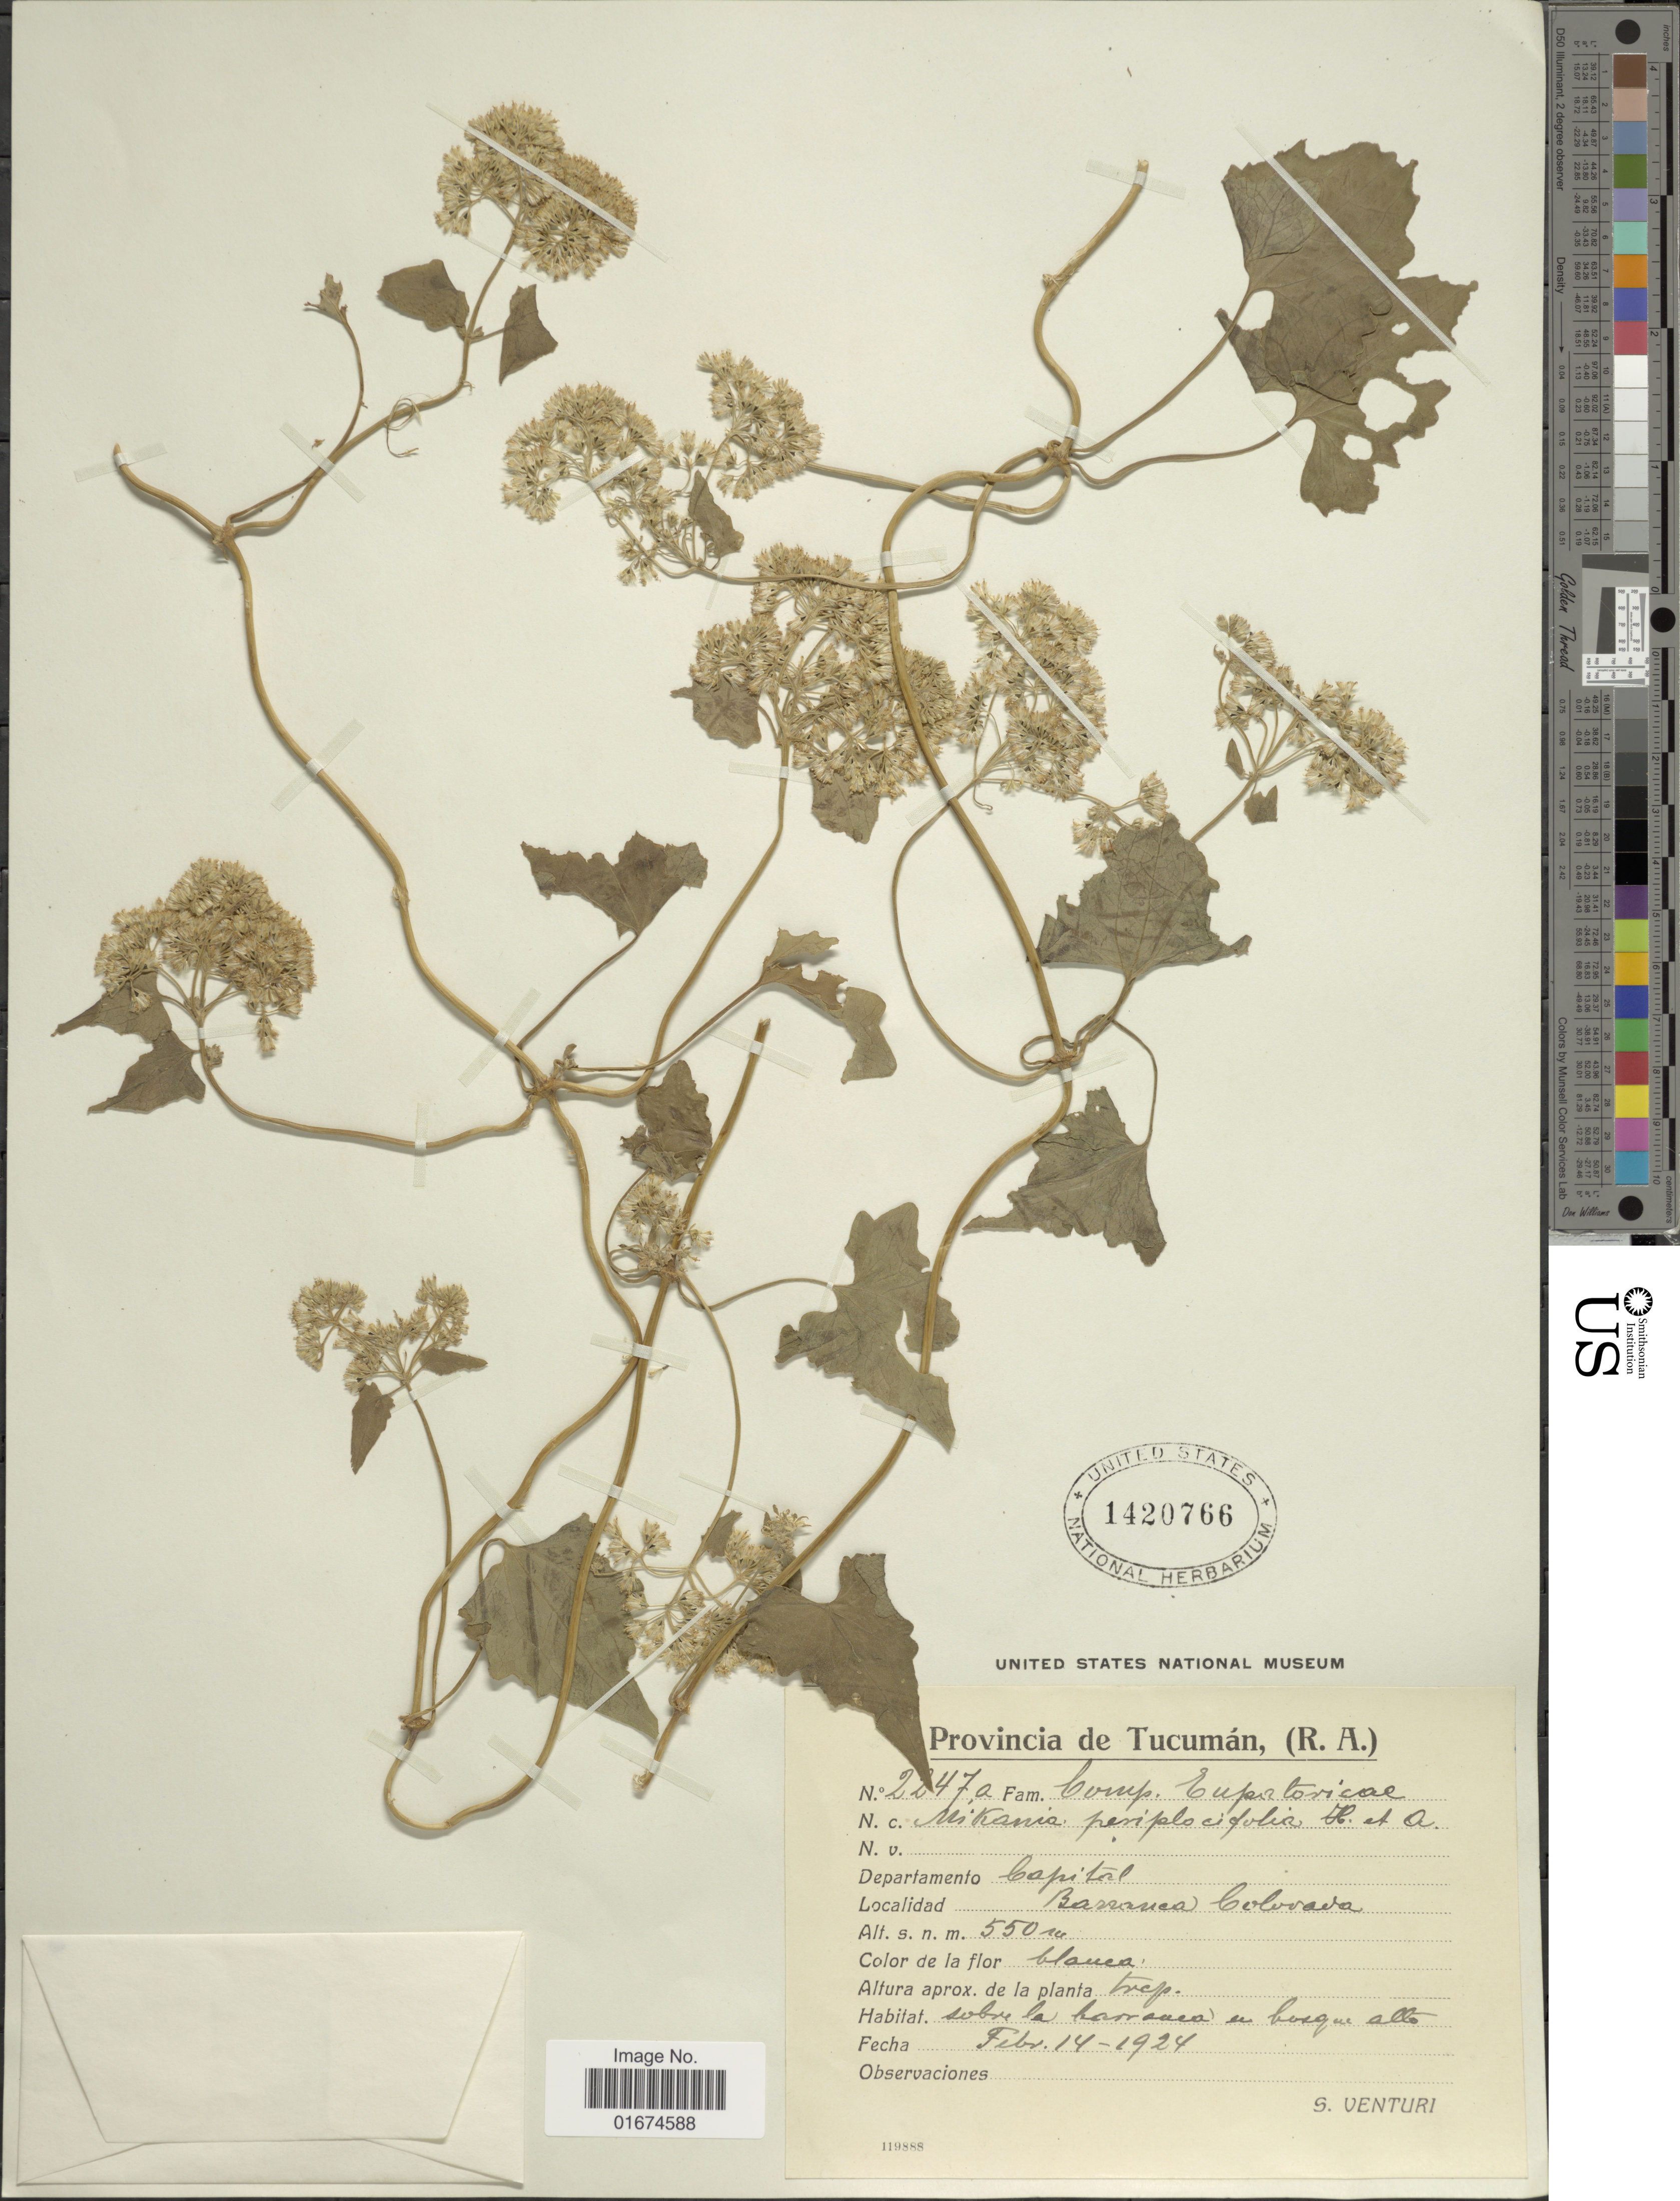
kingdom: Plantae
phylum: Tracheophyta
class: Magnoliopsida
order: Asterales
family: Asteraceae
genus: Mikania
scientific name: Mikania periplocifolia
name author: Hook. & Arn.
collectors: S. Venturi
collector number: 2247a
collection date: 1924-02-14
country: Argentina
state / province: Tucuman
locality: (R.A.), Departamento Capital, Barranca Colorada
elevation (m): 550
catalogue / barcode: US 1420766